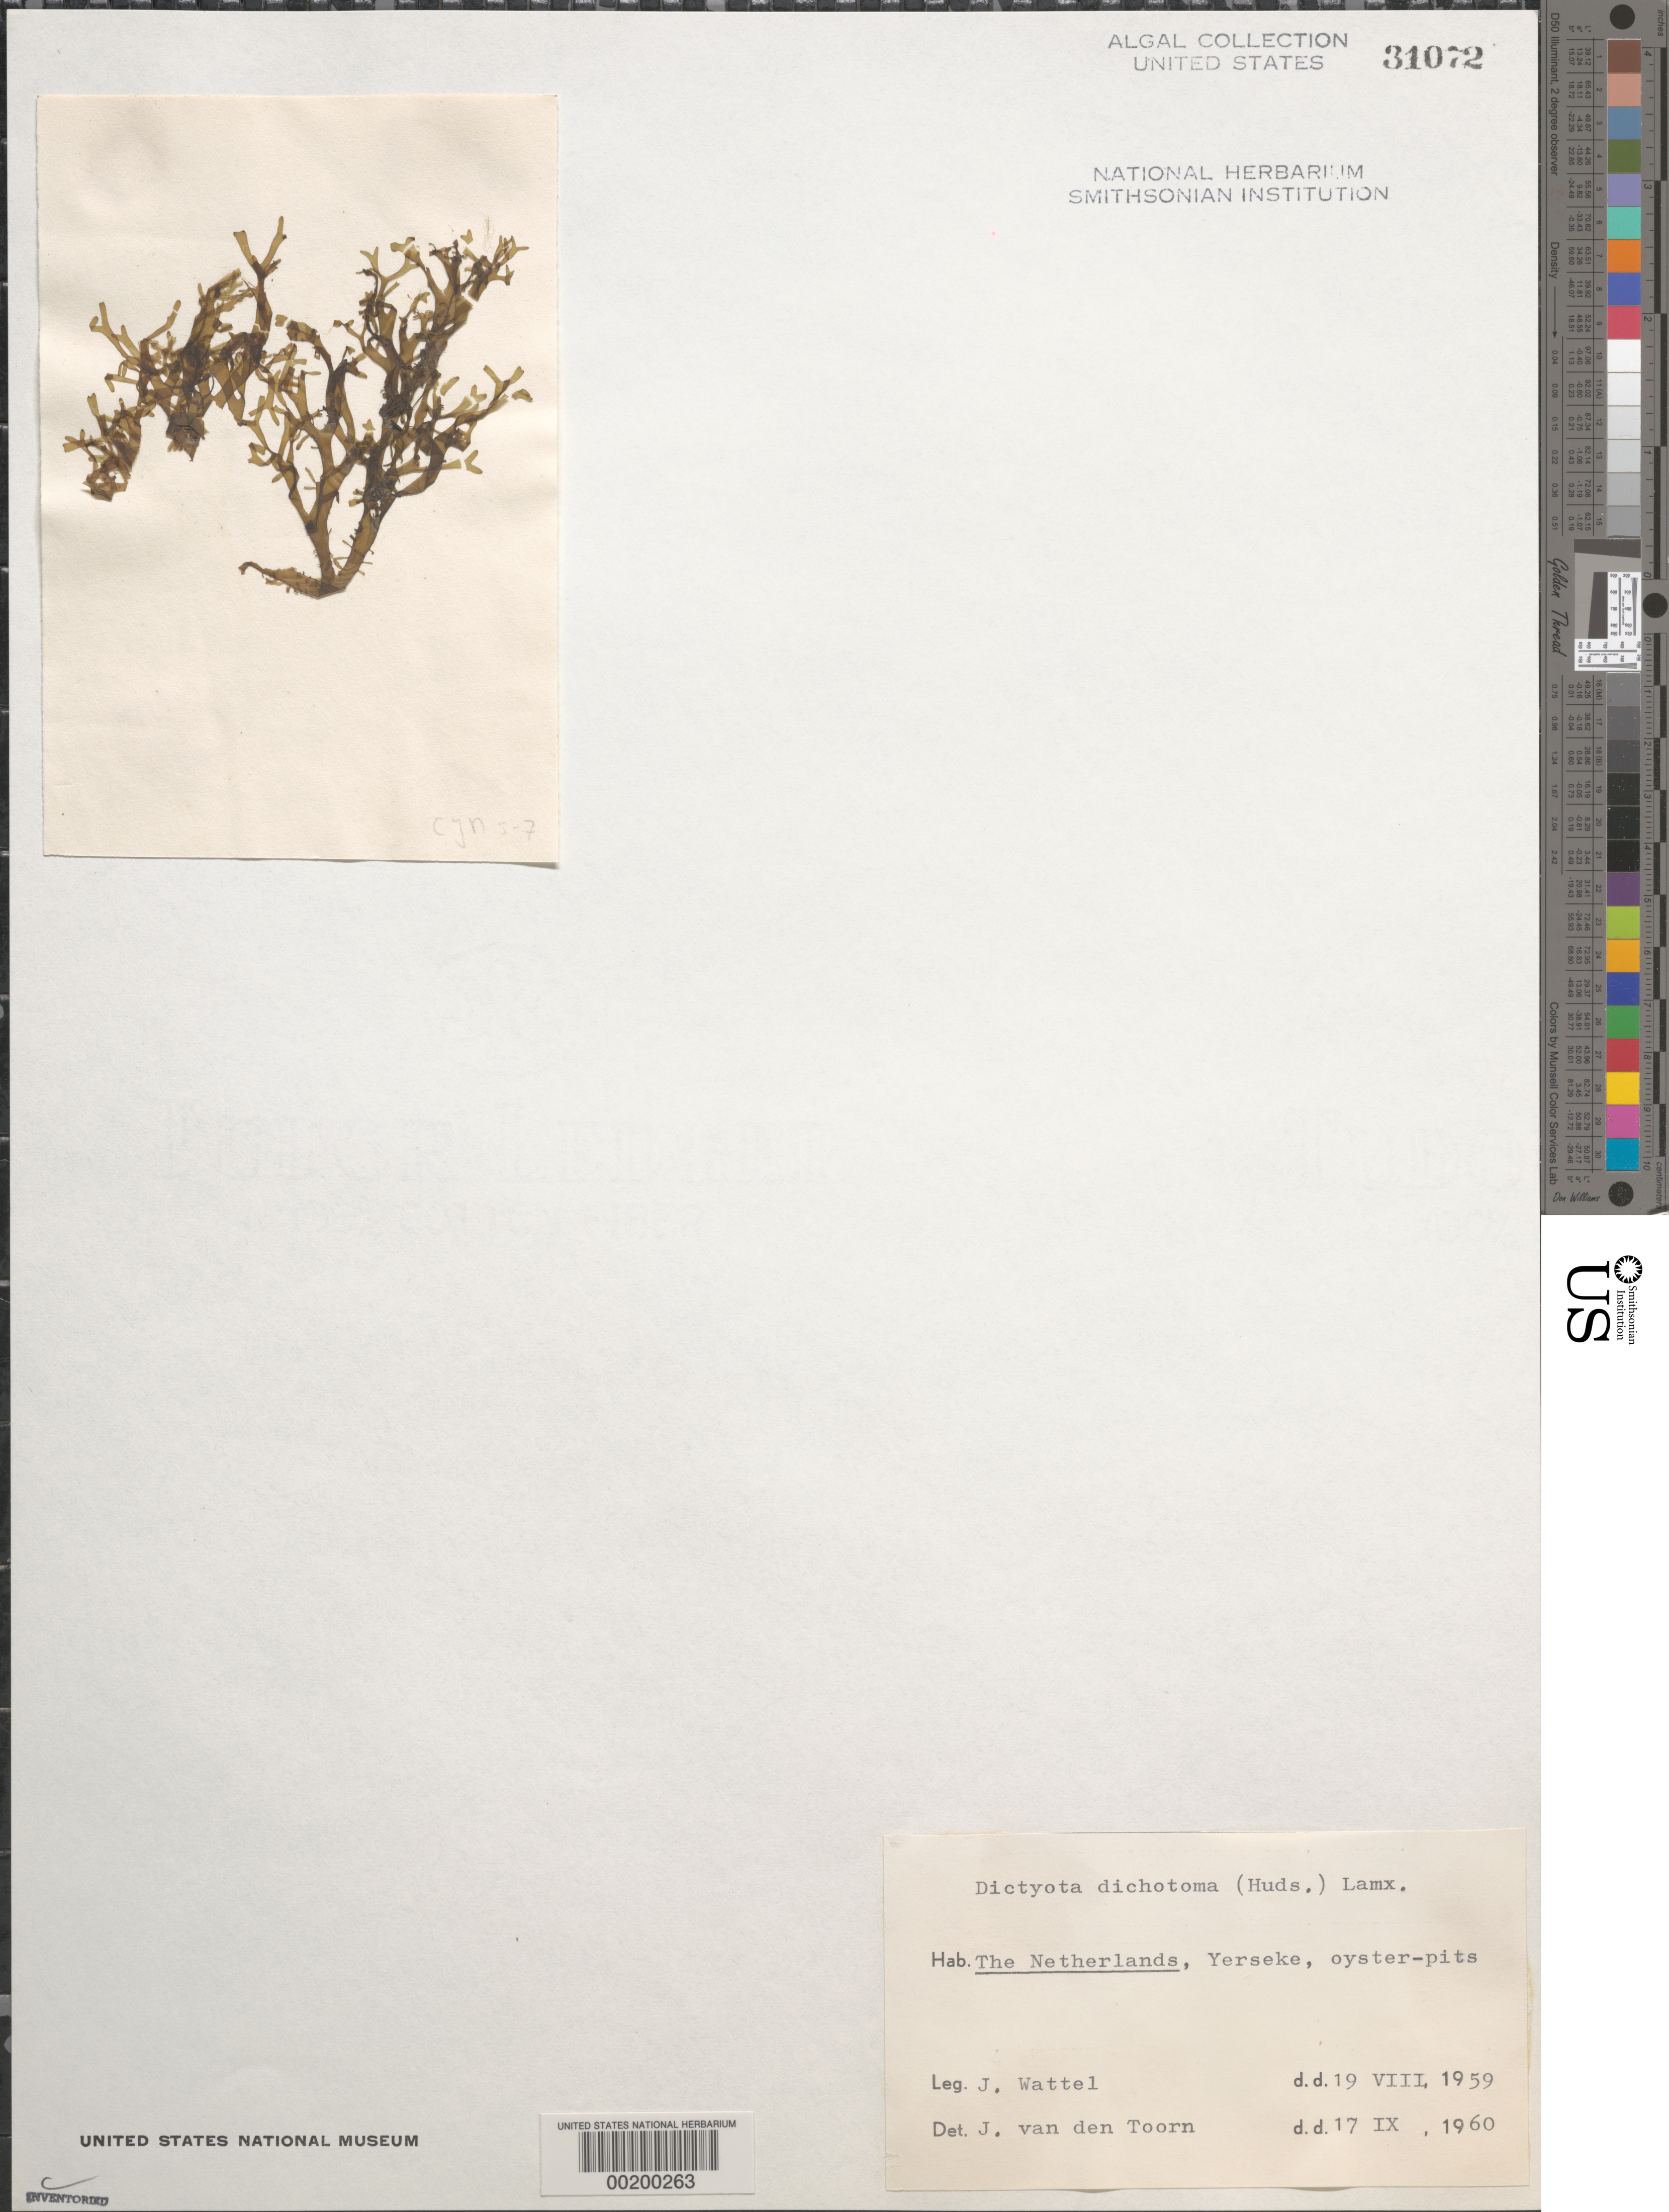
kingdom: Chromista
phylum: Ochrophyta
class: Phaeophyceae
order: Dictyotales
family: Dictyotaceae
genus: Dictyota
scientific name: Dictyota dichotoma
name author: (Huds.) J.V.Lamouroux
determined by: Van Toorn, J. den.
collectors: J. Wattel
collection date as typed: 19 Aug 1959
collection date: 1959-08-19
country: Netherlands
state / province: Zeeland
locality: Zuid-beveland, yerseke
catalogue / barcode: US 31072